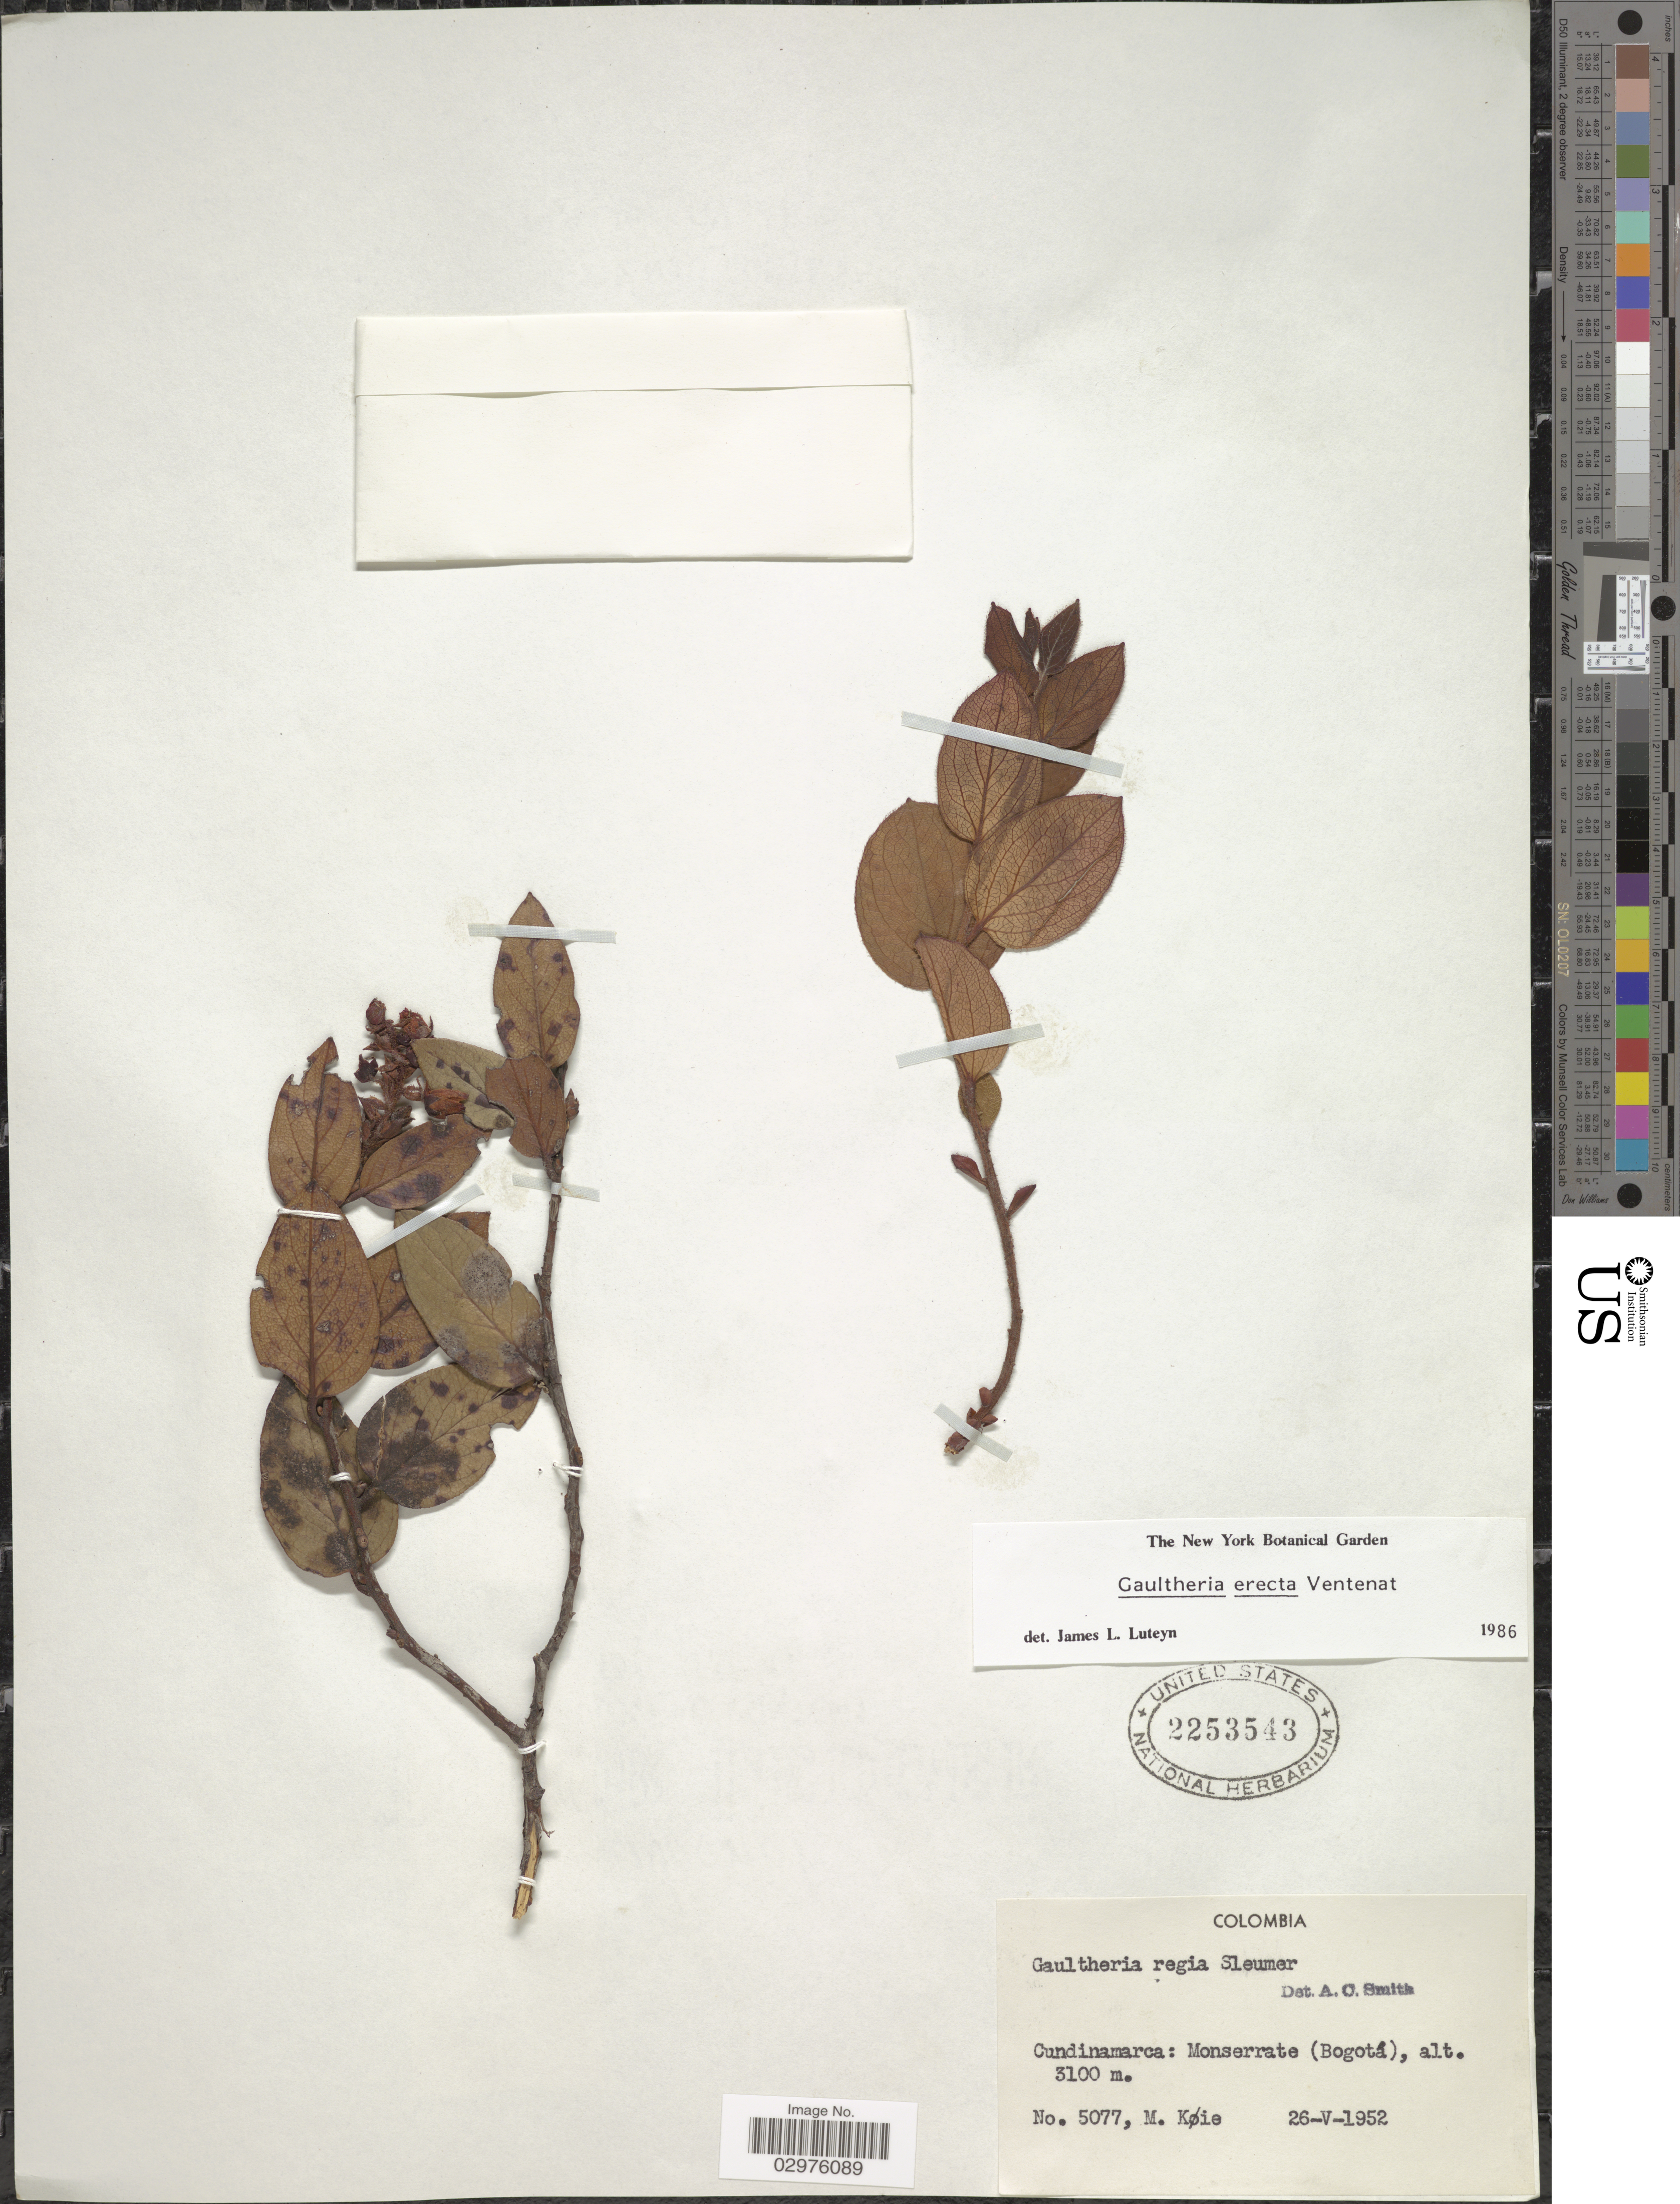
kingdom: Plantae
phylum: Tracheophyta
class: Magnoliopsida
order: Ericales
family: Ericaceae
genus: Gaultheria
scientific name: Gaultheria erecta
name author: Vent.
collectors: M. Köie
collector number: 5077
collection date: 1952-05-26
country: Colombia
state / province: Cundinamarca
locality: Cundinamarca: Monserrate (Bogotá).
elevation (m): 3100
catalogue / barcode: US 2253543